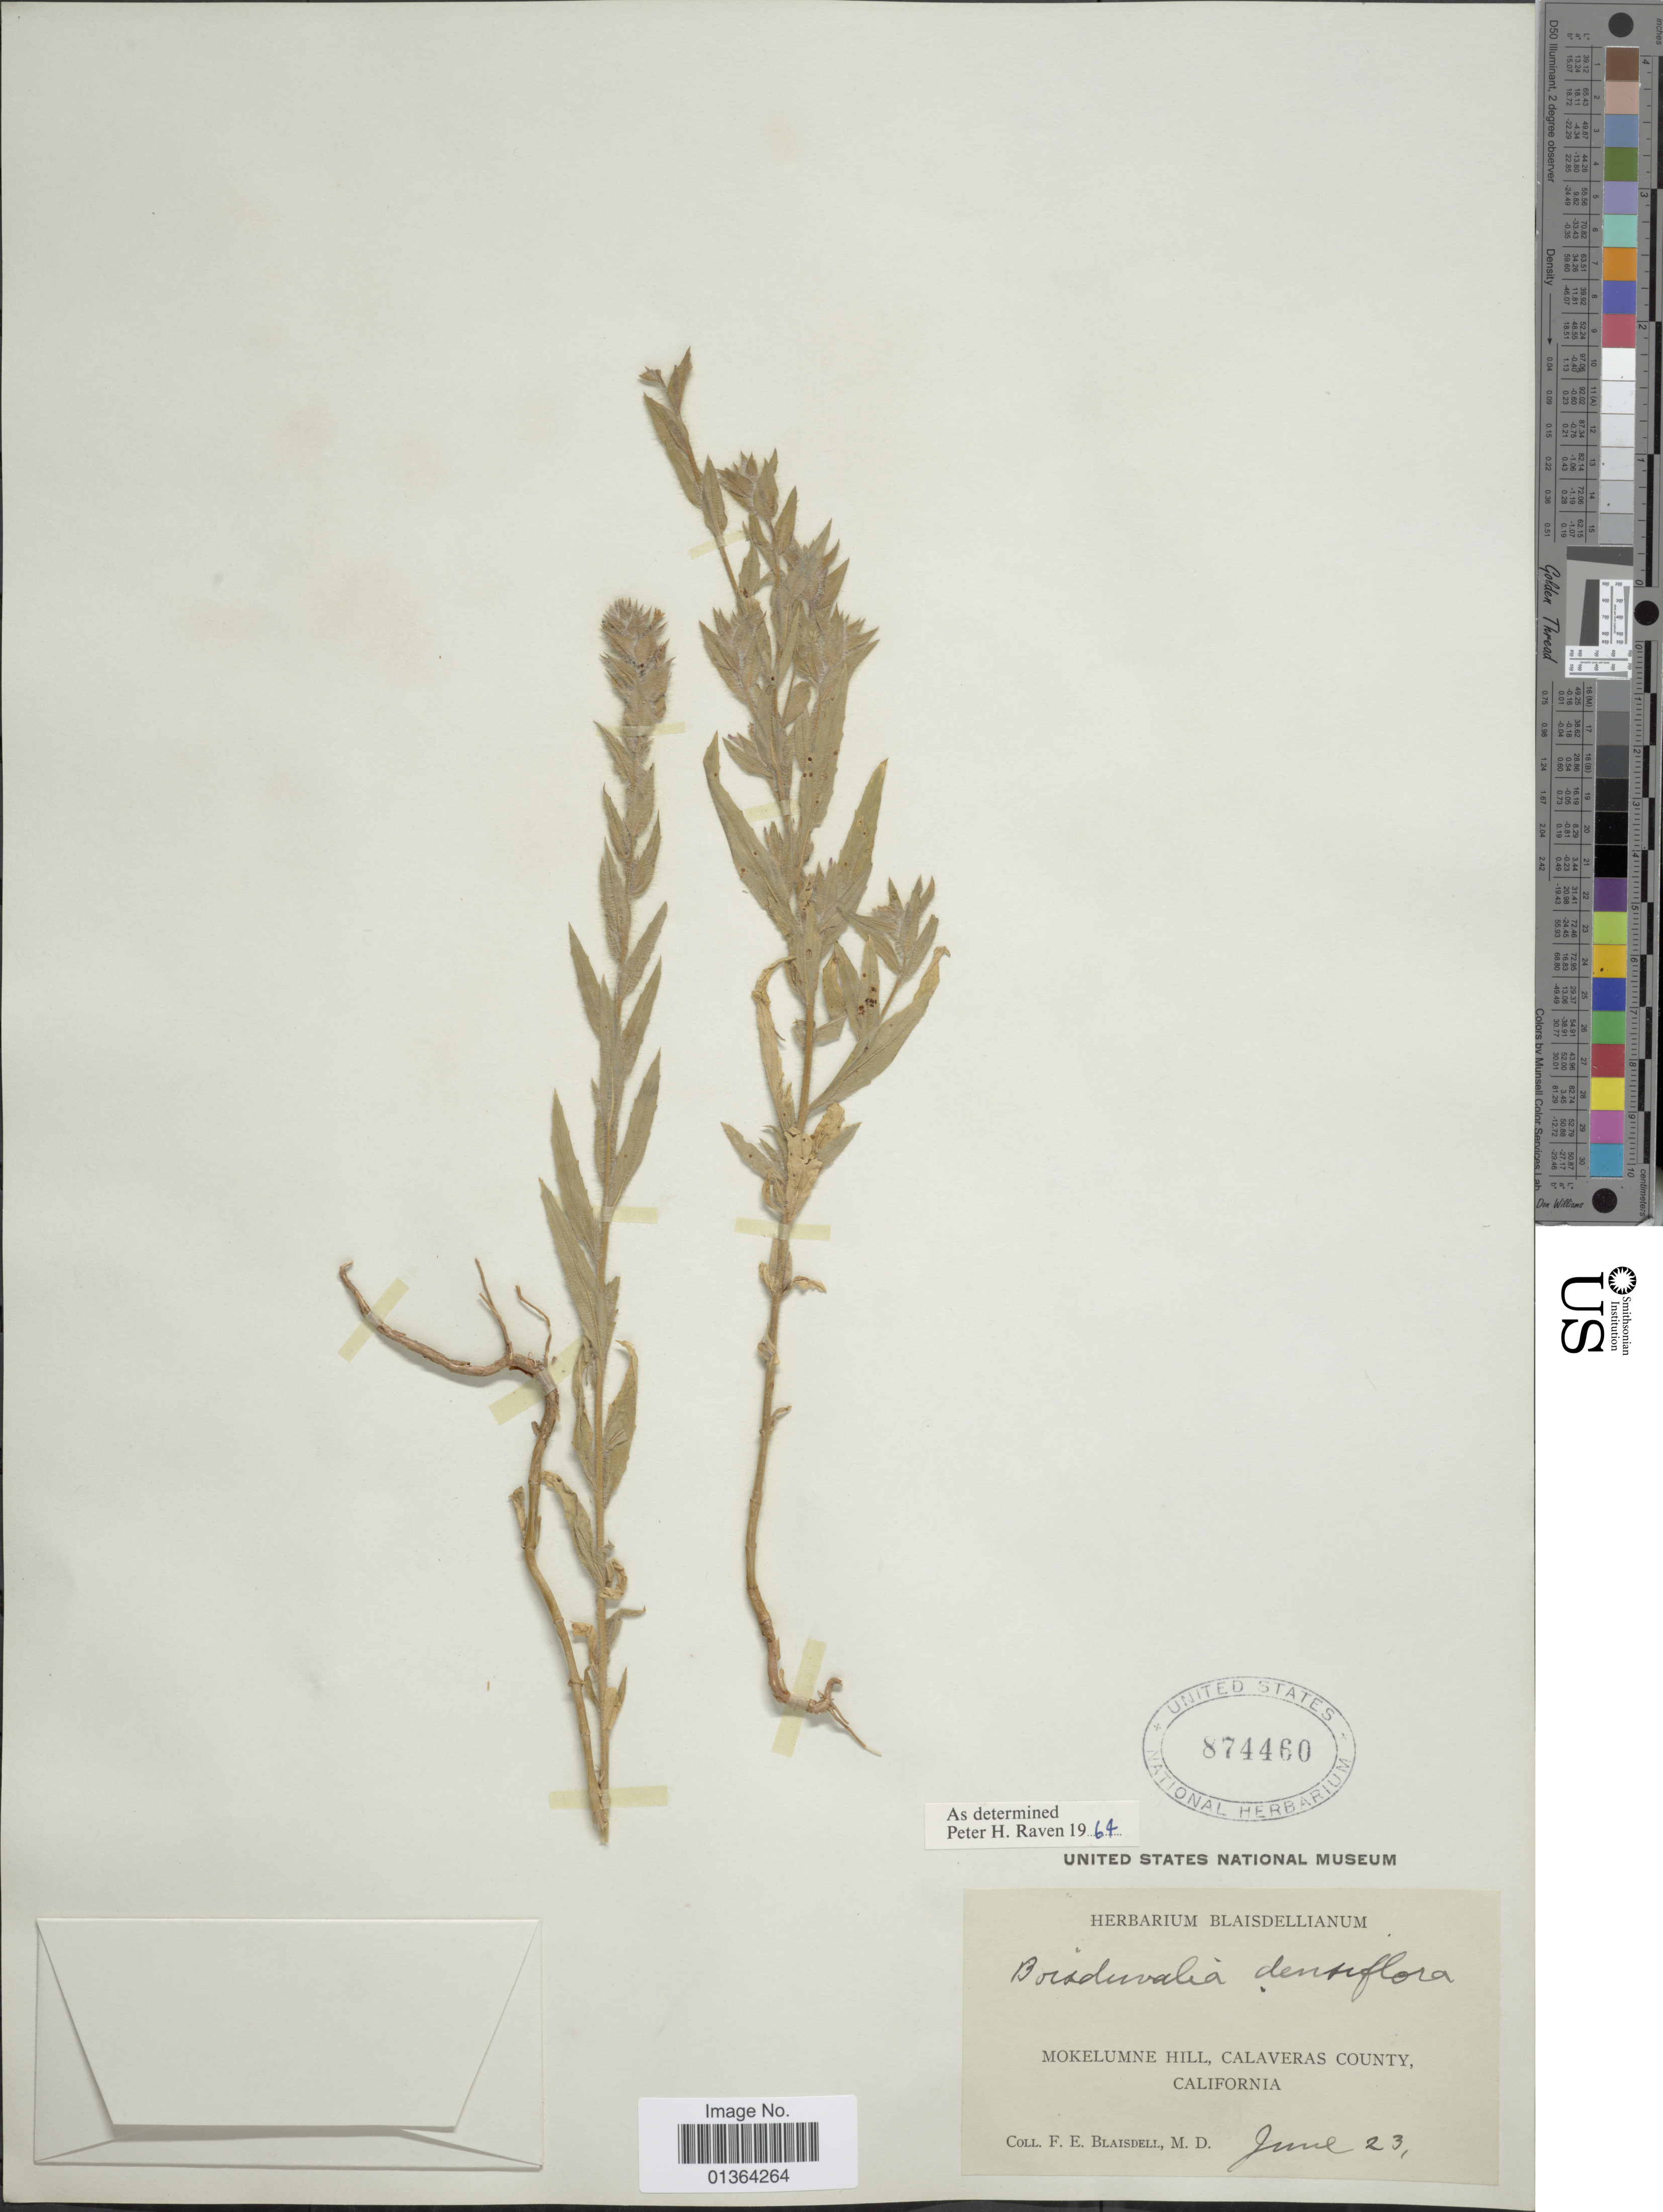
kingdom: Plantae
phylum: Tracheophyta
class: Magnoliopsida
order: Myrtales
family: Onagraceae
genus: Epilobium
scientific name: Epilobium densiflorum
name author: (Lindl.) Hoch & P.H. Raven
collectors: F. Blaisdell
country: United States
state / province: California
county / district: Calaveras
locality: Mokelumne Hill, Calaveras County.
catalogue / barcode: US 874460